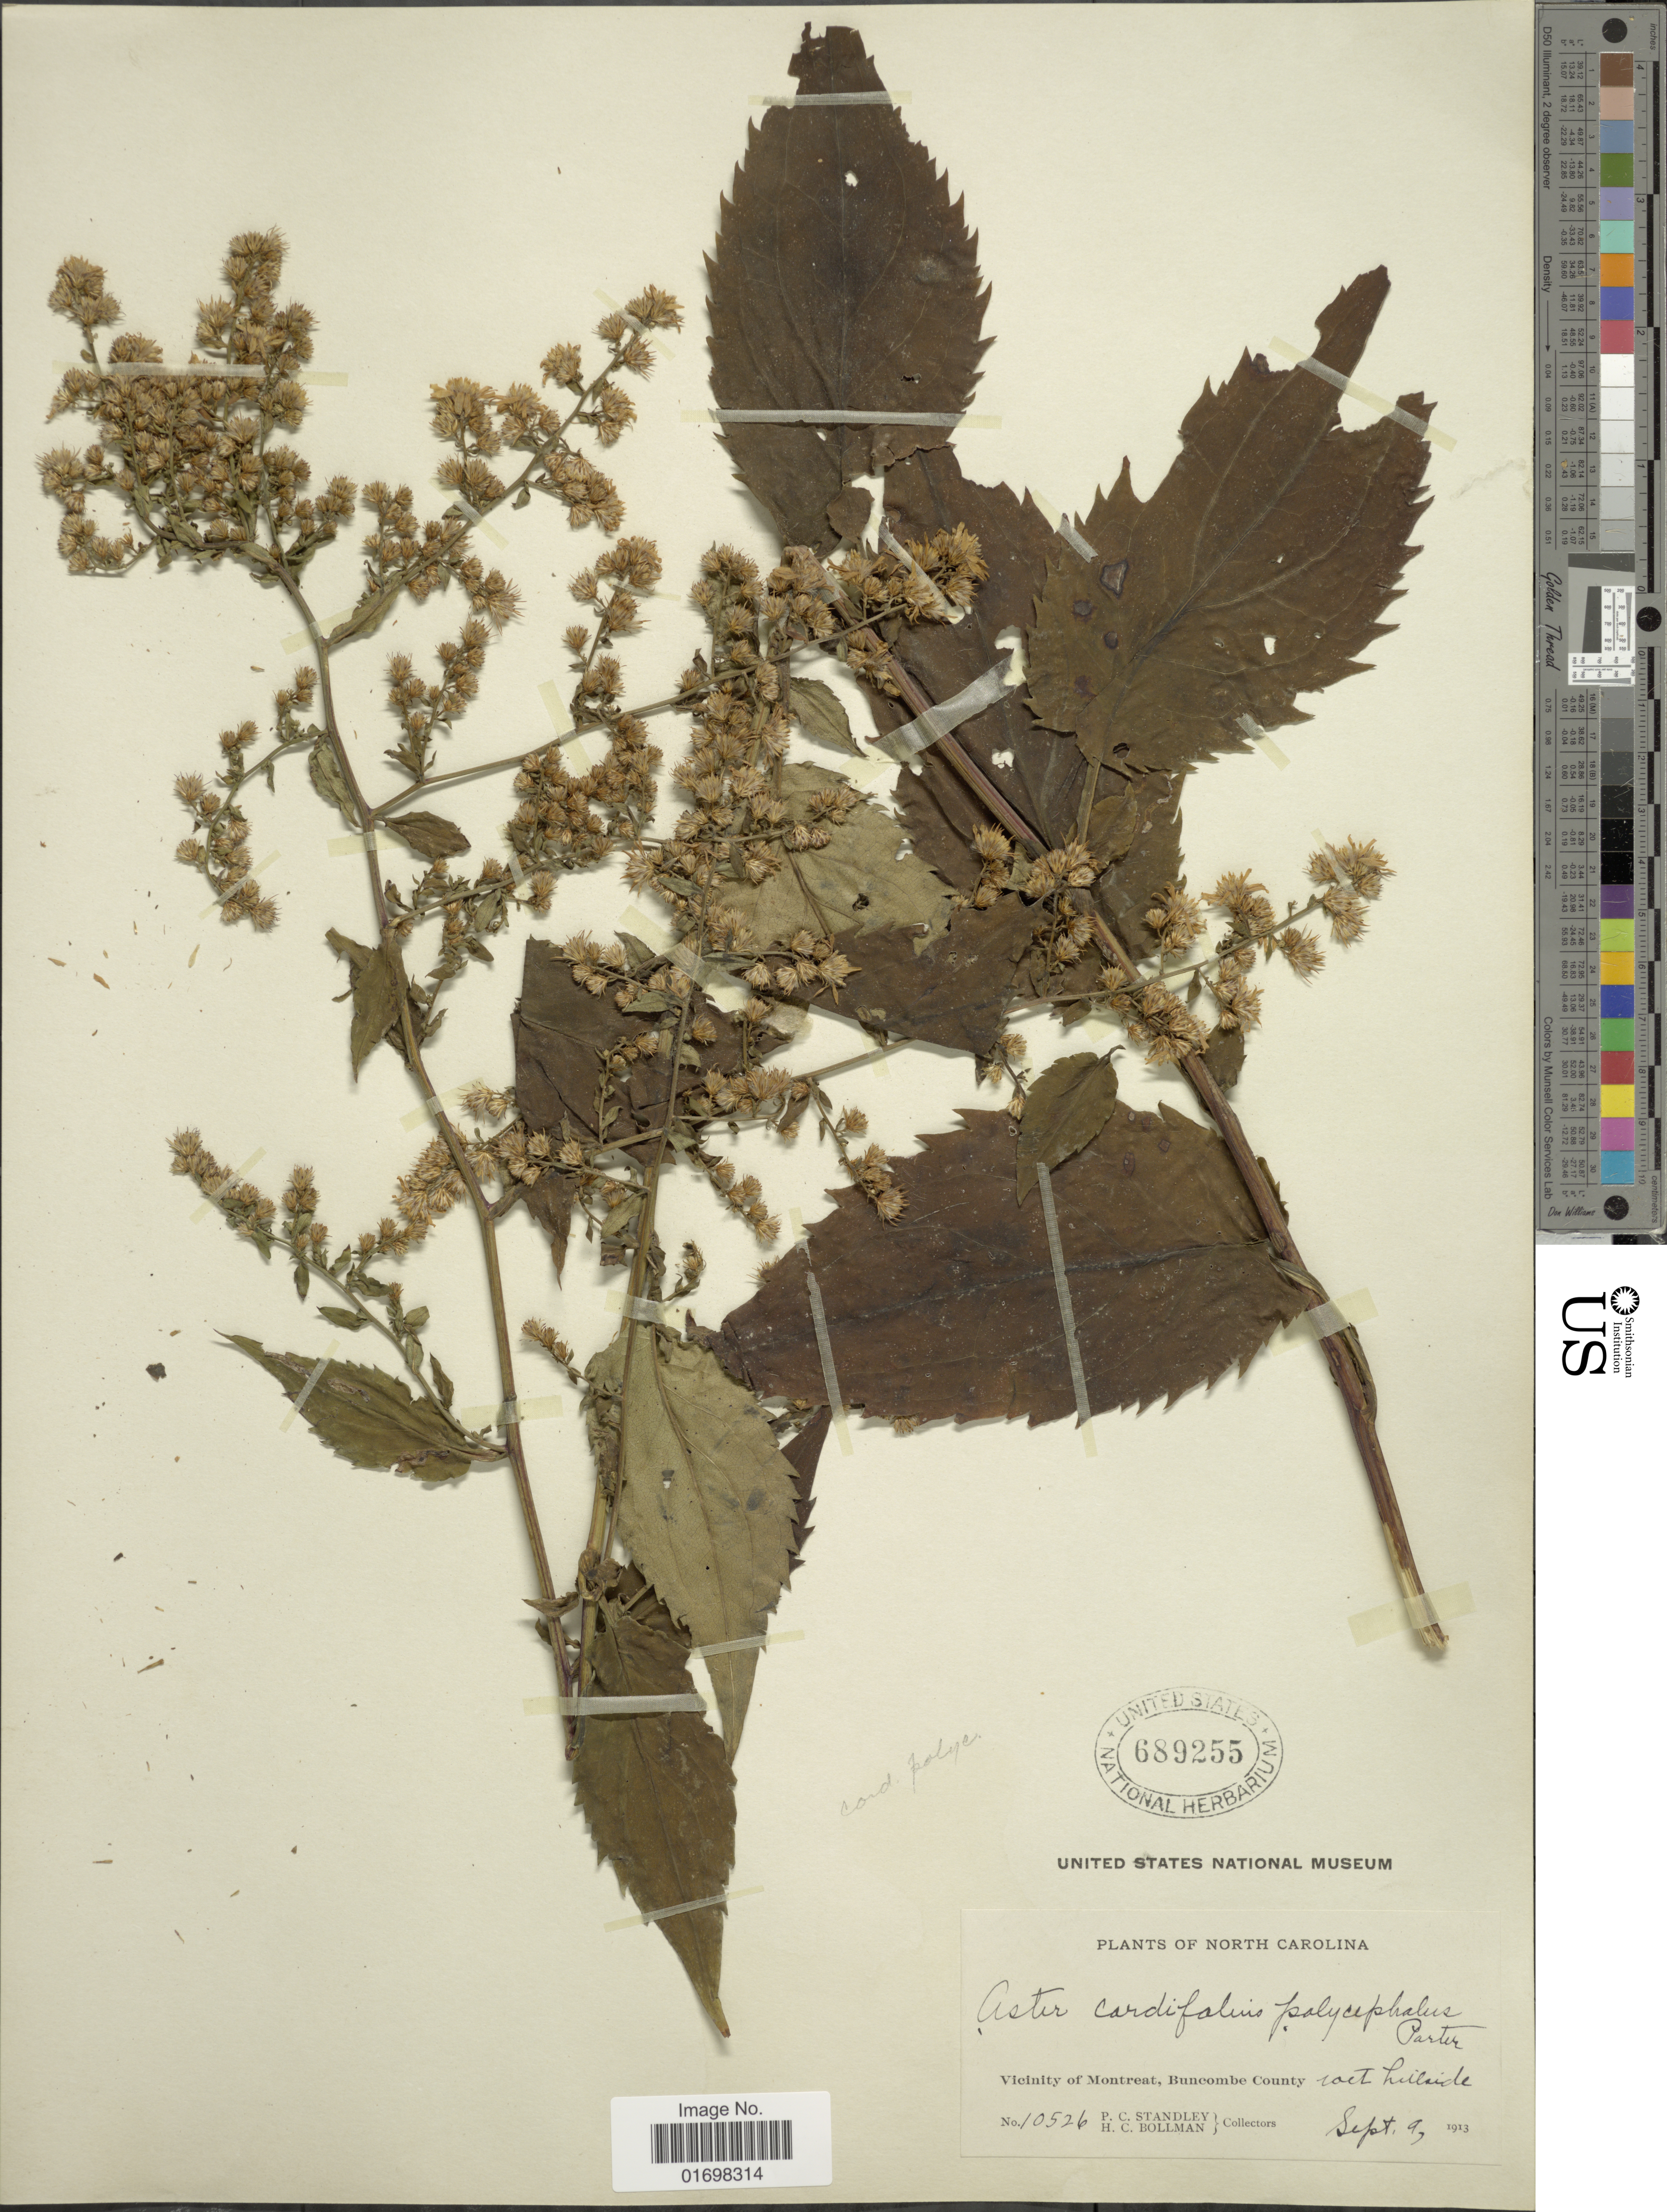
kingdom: Plantae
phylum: Tracheophyta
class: Magnoliopsida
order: Asterales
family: Asteraceae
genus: Symphyotrichum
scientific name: Symphyotrichum cordifolium var. polycephalum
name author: (Porter) G.L. Nesom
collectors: P. C. Standley & H. C. Bollman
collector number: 10526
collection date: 1913-09-09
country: United States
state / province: North Carolina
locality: Vicinity of Montreat, Buncombe County.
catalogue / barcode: US 689255